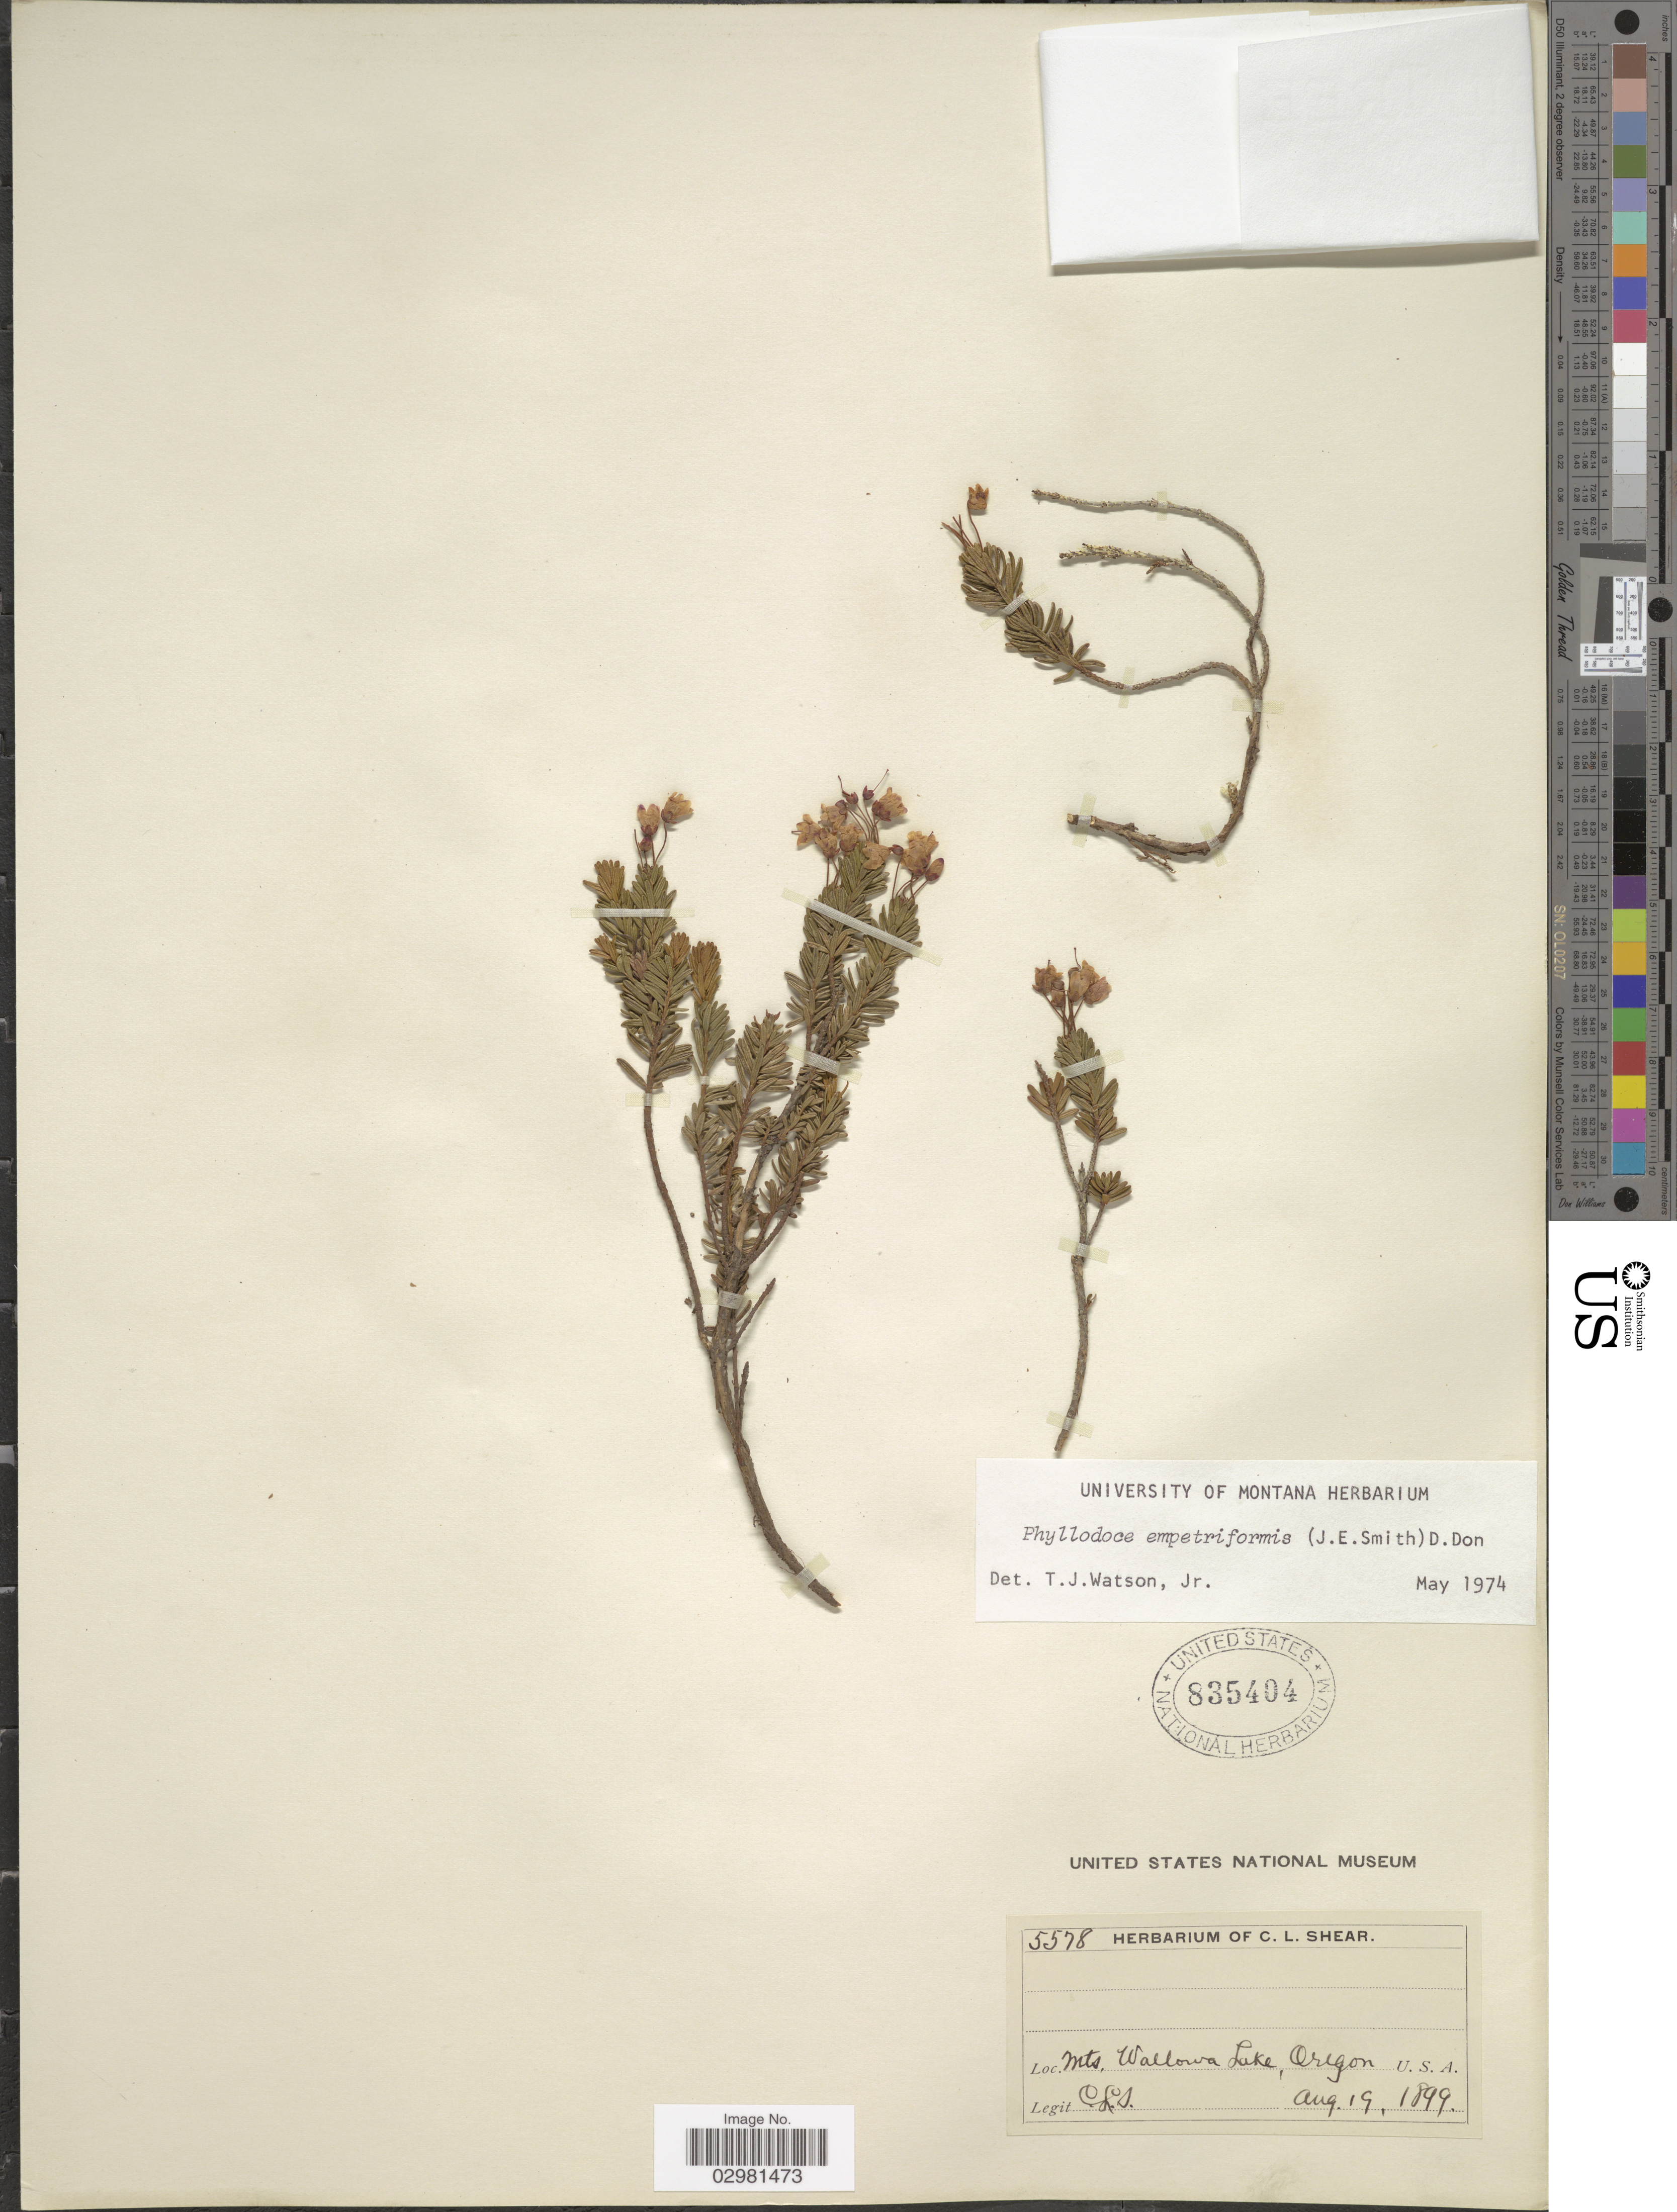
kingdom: Plantae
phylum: Tracheophyta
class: Magnoliopsida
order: Ericales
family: Ericaceae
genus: Phyllodoce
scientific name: Phyllodoce empetiformis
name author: (Small) D. Don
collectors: C. L. Shear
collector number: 5578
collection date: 1899-08-19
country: United States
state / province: Oregon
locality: Mts. Wallowa Lake, Oregon.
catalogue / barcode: US 835404